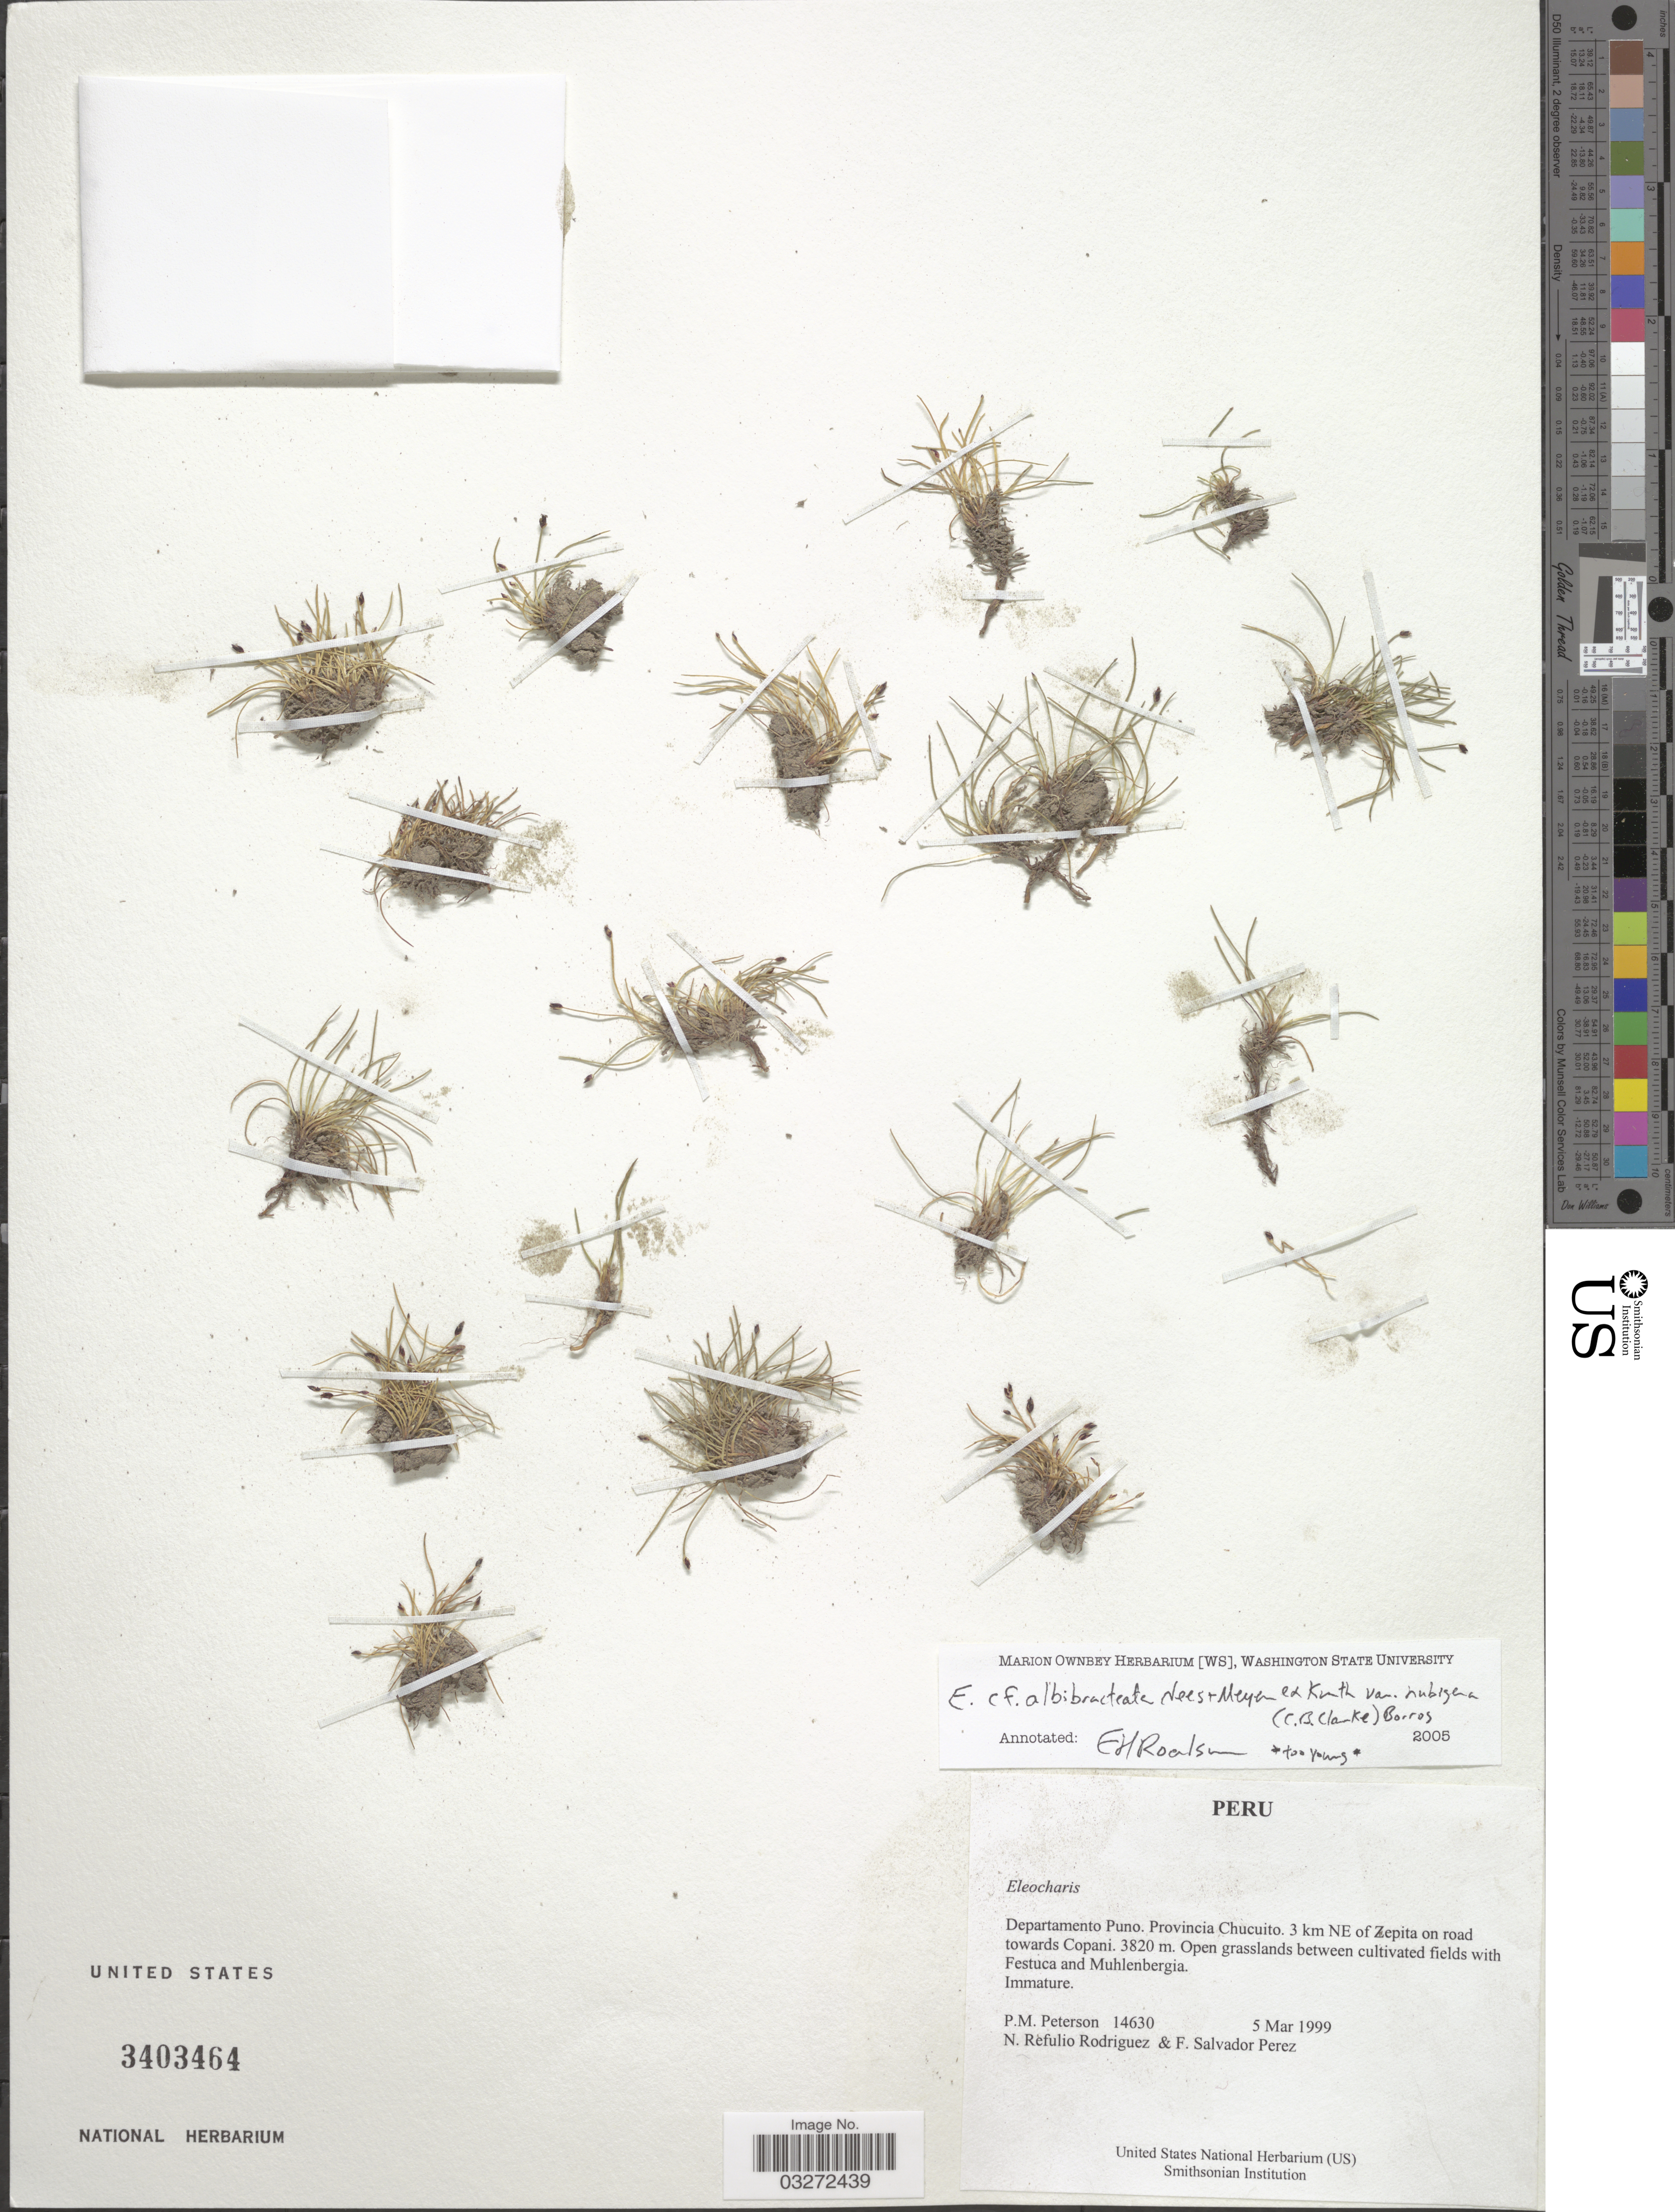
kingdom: Plantae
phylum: Tracheophyta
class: Liliopsida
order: Poales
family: Cyperaceae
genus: Eleocharis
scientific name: Eleocharis albibracteata var. nubigena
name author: (C.B. Clarke) Barros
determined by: Roalson, E. H.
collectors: P. M. Peterson, N. Refulio-Rodríguez & F. Salvador Perez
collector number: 14630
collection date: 1999-03-05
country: Peru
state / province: Puno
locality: Departamento Puno. Provincia Chucuito. 3 km NE of Zepita on road towards Copani.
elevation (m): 3820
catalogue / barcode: US 3403464